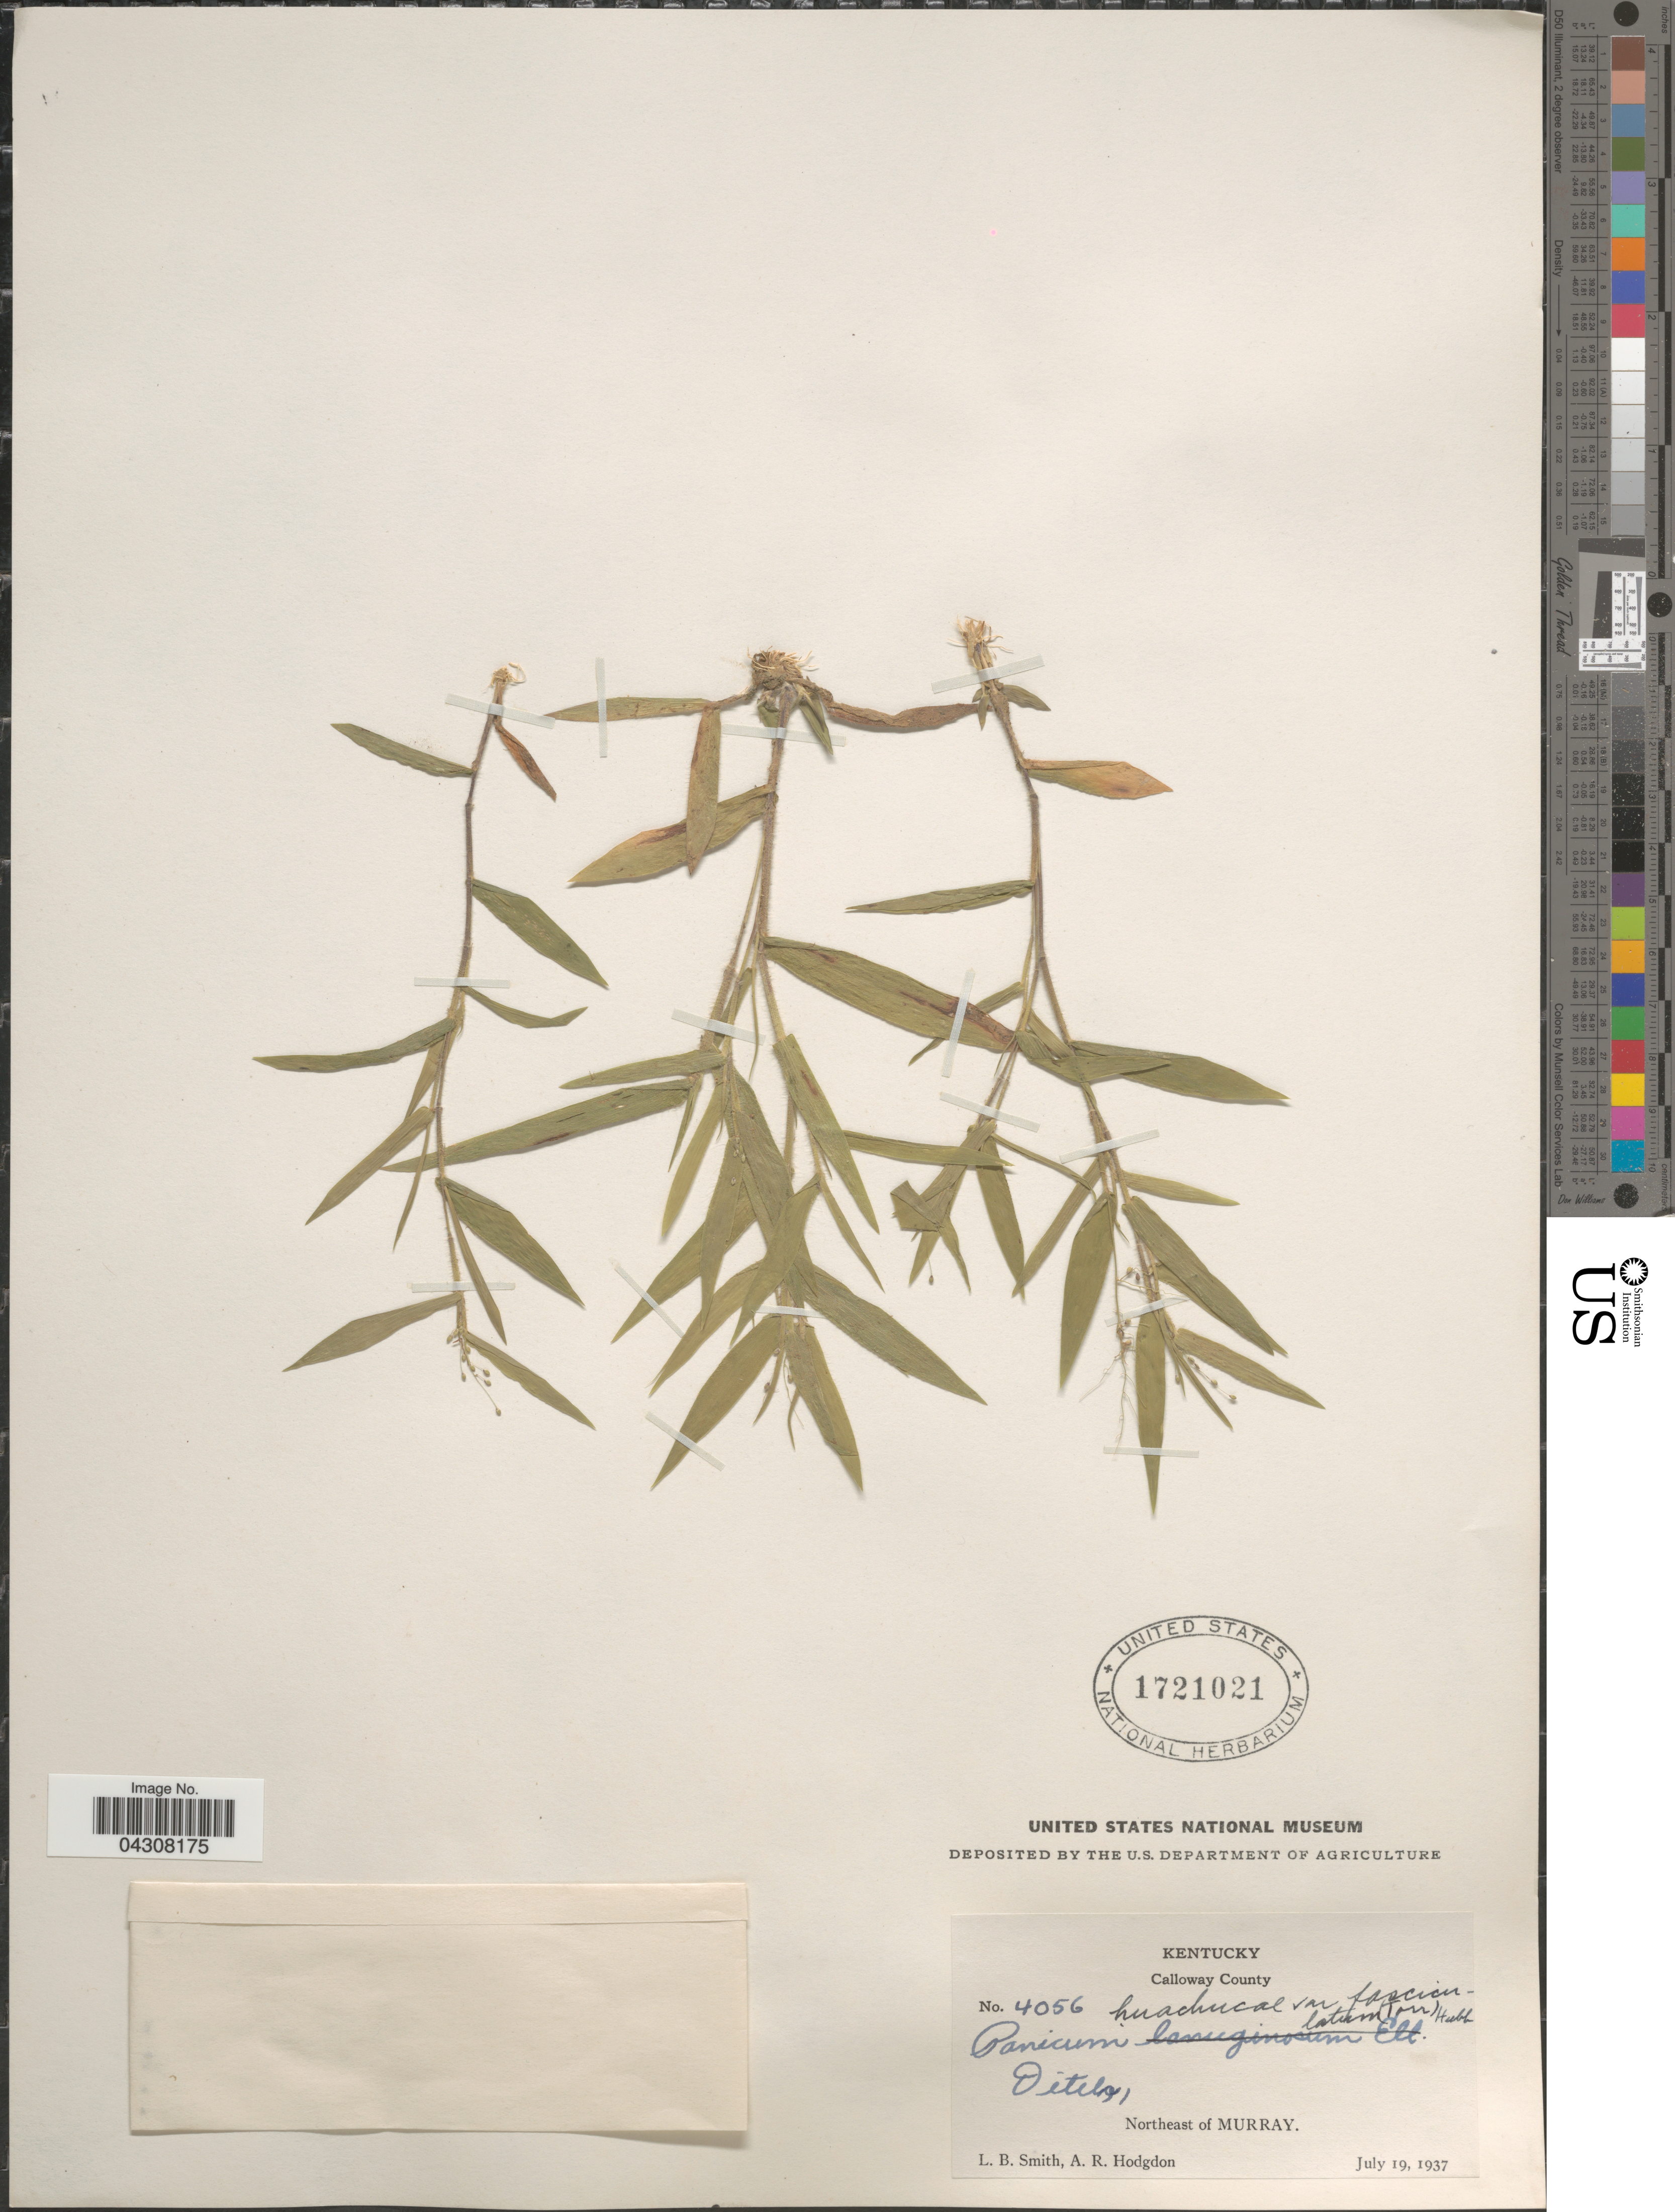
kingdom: Plantae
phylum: Tracheophyta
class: Liliopsida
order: Poales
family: Poaceae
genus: Dichanthelium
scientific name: Dichanthelium acuminatum var. acuminatum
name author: (Sw.) Gould & C.A. Clark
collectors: L. Smith & A. R. Hodgdon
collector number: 4056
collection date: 1937-07-19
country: United States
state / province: Kentucky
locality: Calloway County. Northeast of Murray.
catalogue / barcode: US 1721021